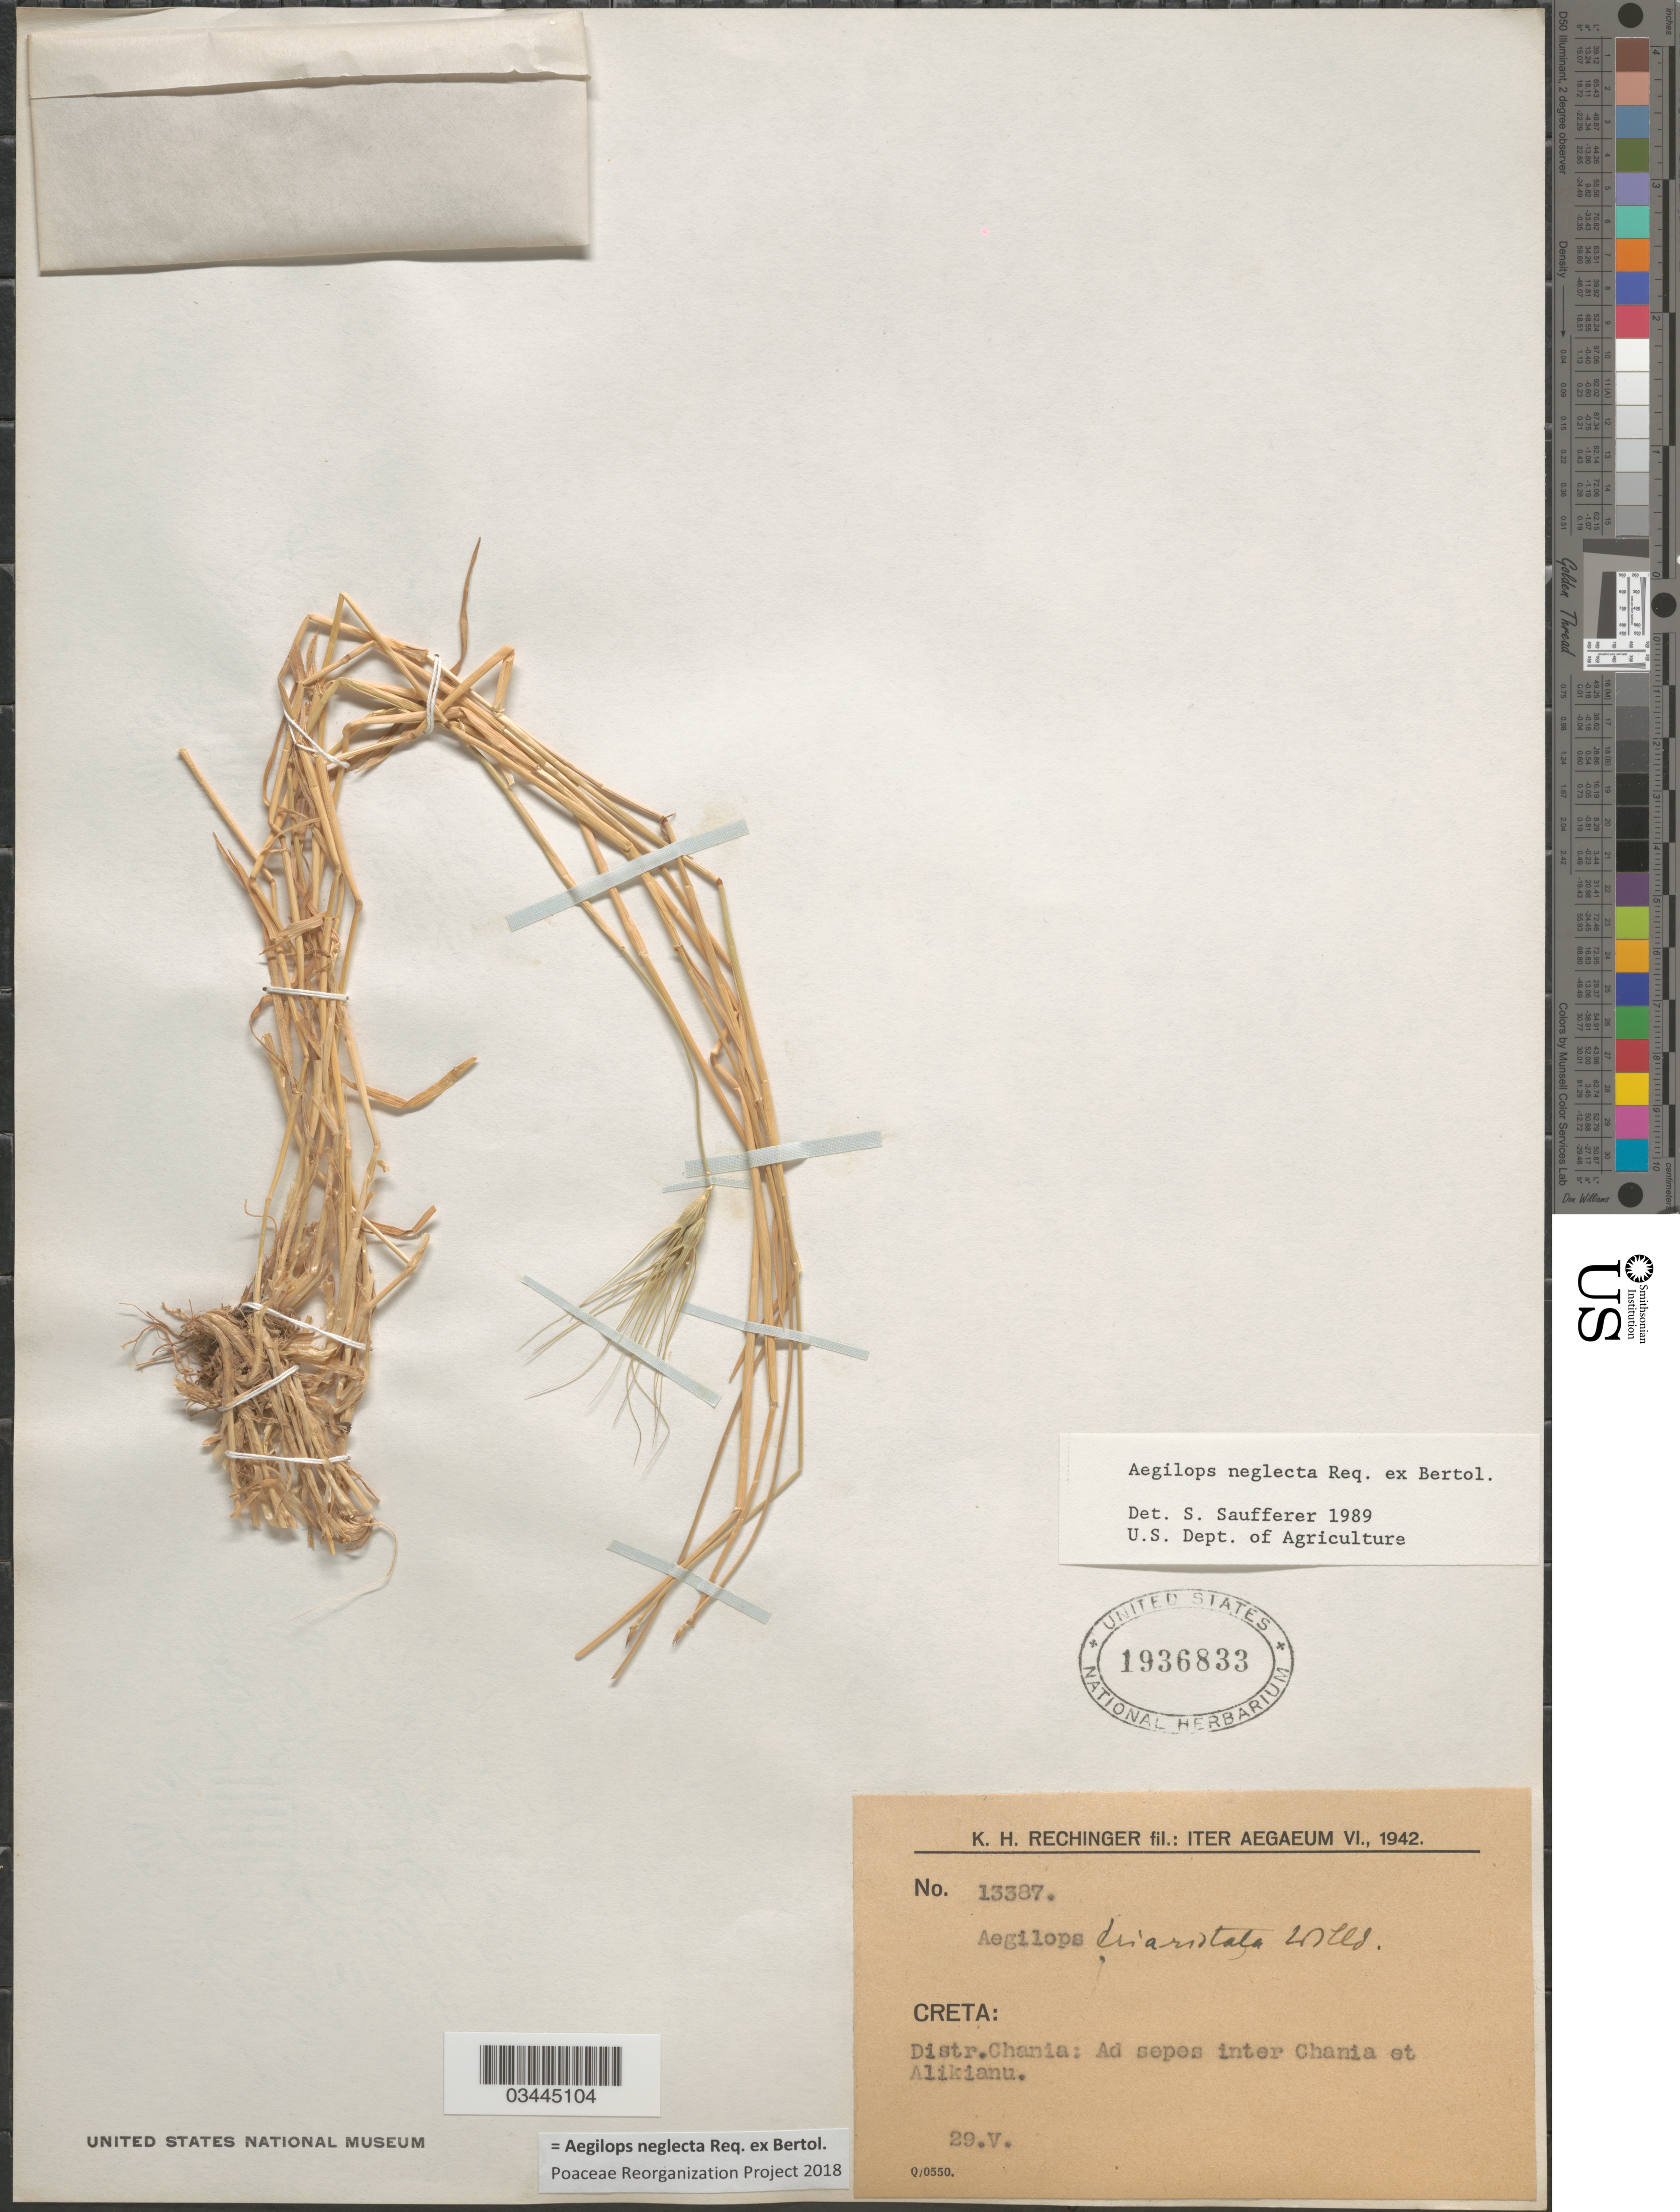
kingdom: Plantae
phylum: Tracheophyta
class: Liliopsida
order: Poales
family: Poaceae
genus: Aegilops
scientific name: Aegilops neglecta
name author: Req. ex Bertol.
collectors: K. H. Rechinger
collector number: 13387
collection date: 1942-05-29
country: Greece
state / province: Crete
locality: Iter Aegaeum VI., 1942. Creta: Distr. Chania: Ad sepes inter Chania et Alikianu.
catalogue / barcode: US 1936833